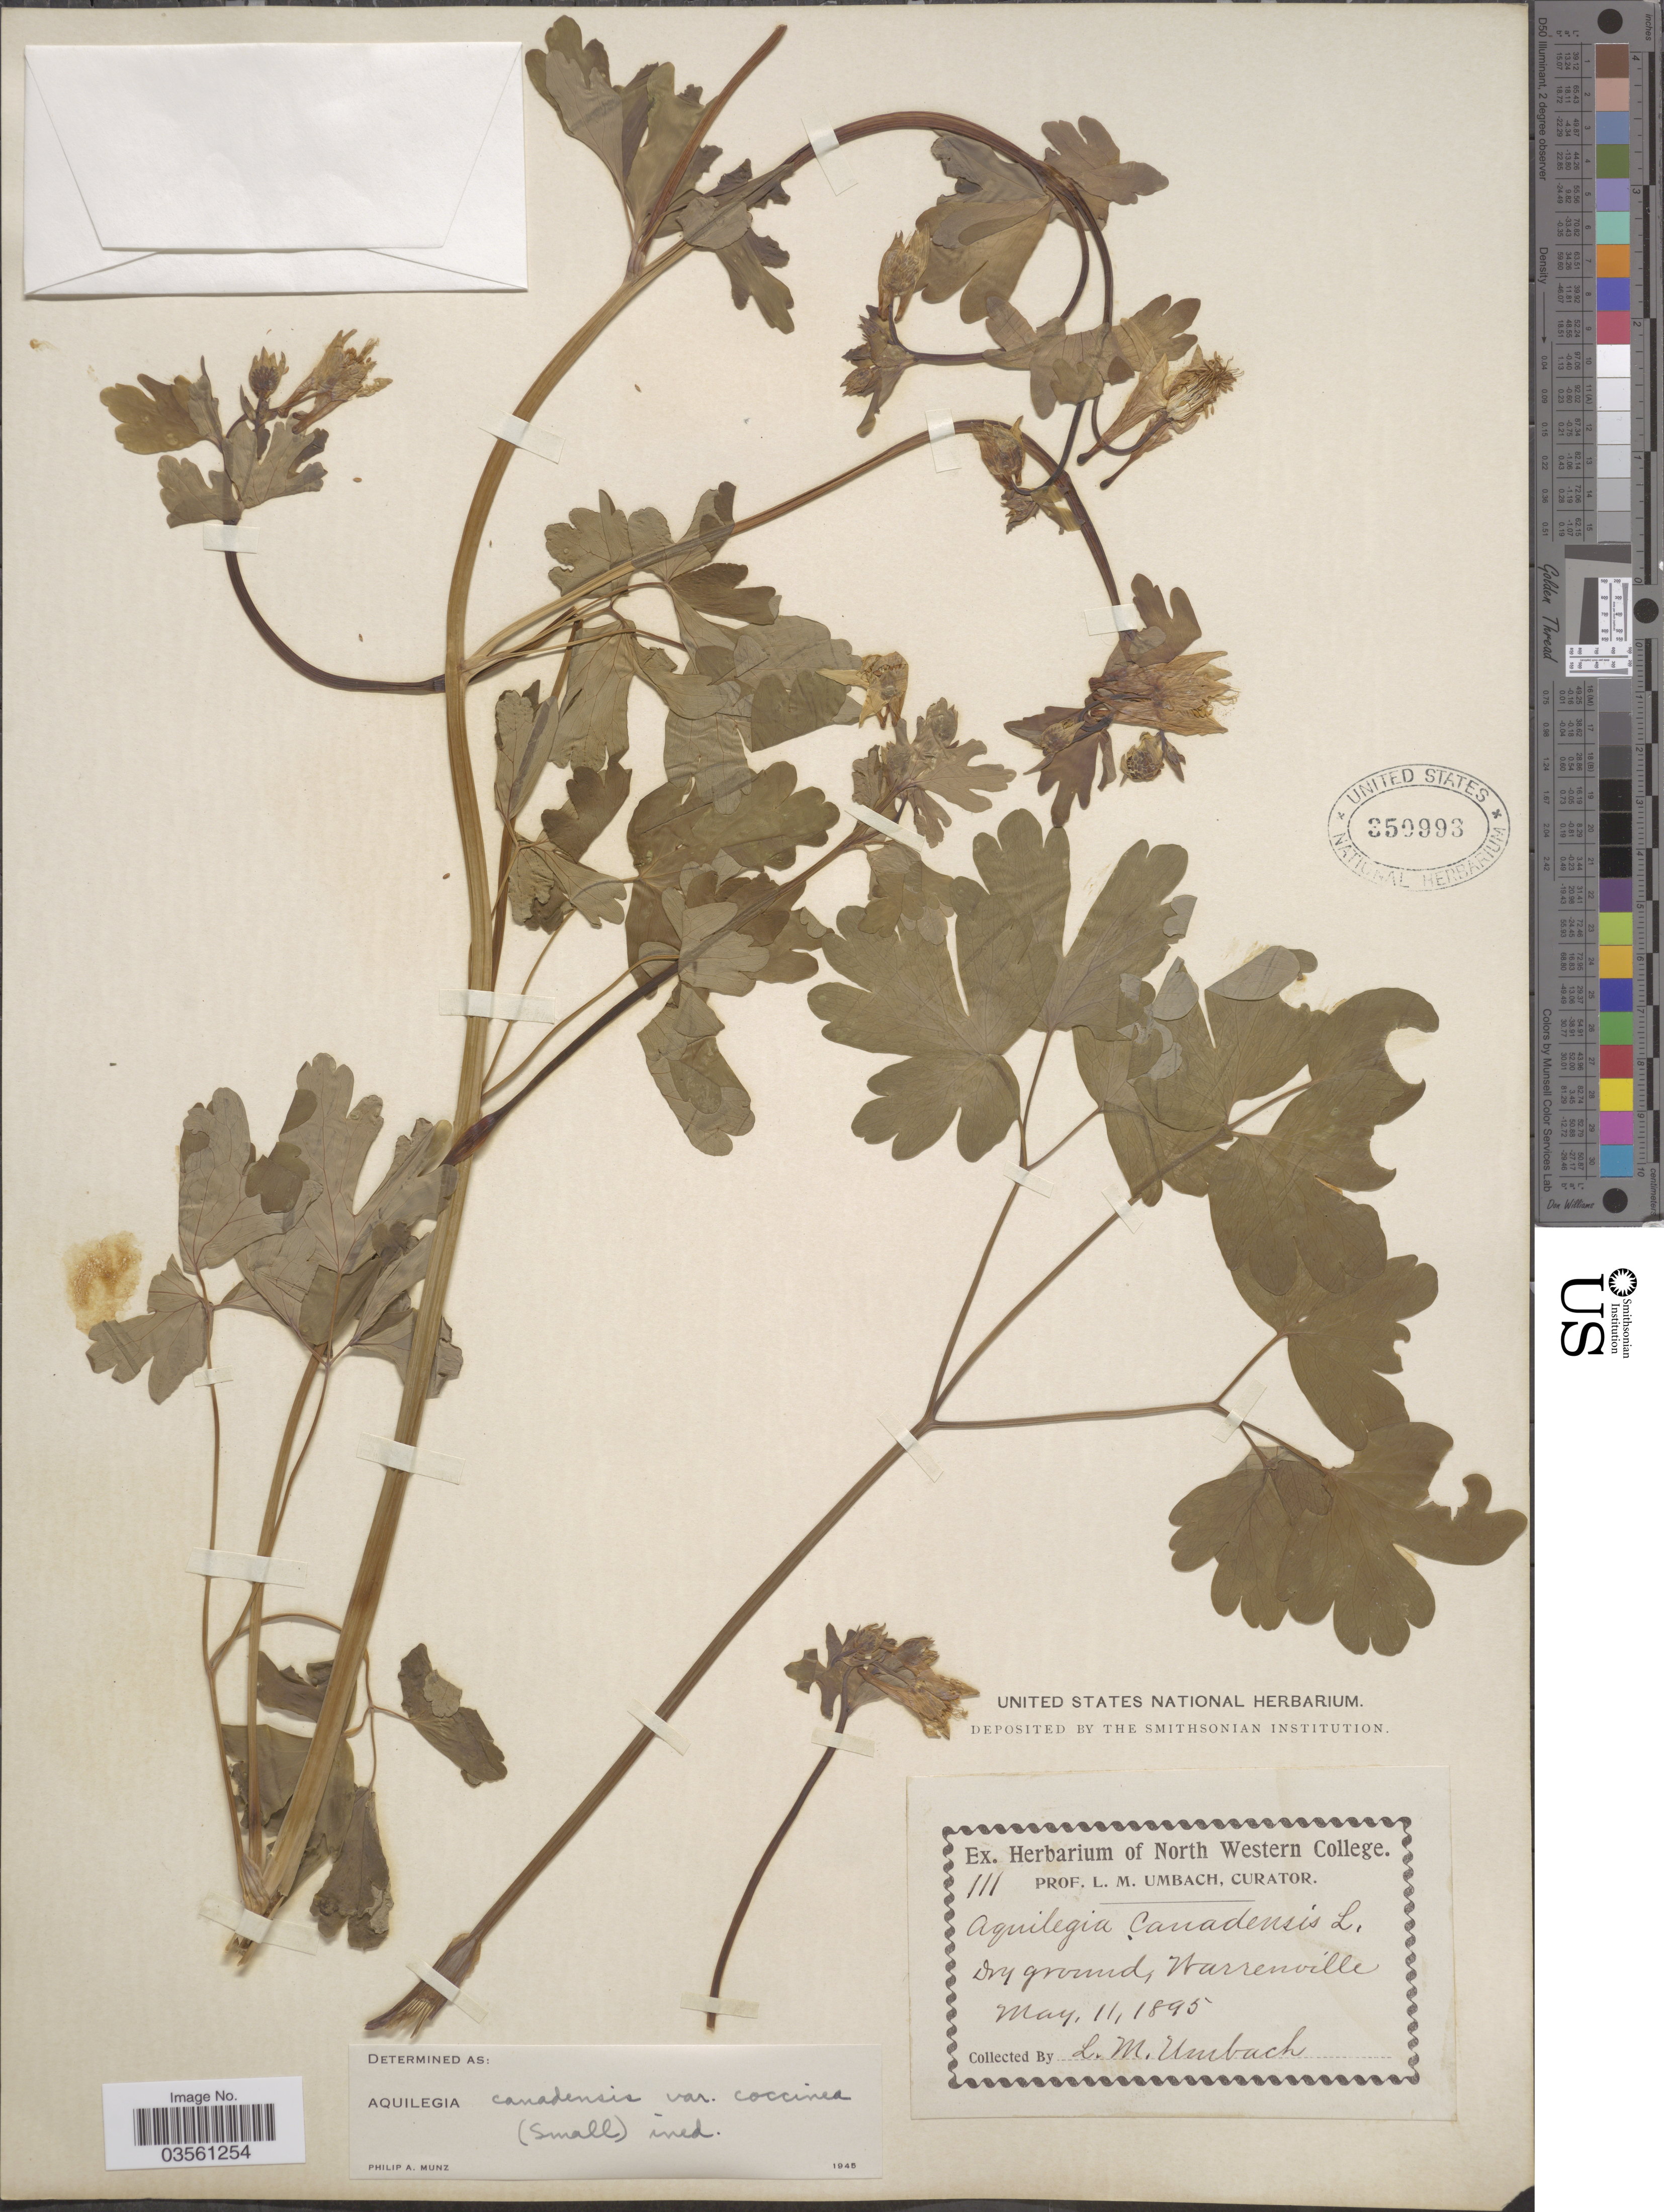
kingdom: Plantae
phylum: Tracheophyta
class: Magnoliopsida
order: Ranunculales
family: Ranunculaceae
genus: Aquilegia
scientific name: Aquilegia canadensis var. coccinea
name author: (Small) Munz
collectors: L. M. Umbach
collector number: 111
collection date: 1895-05-11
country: United States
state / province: Illinois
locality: Warrenville.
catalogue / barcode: US 350993